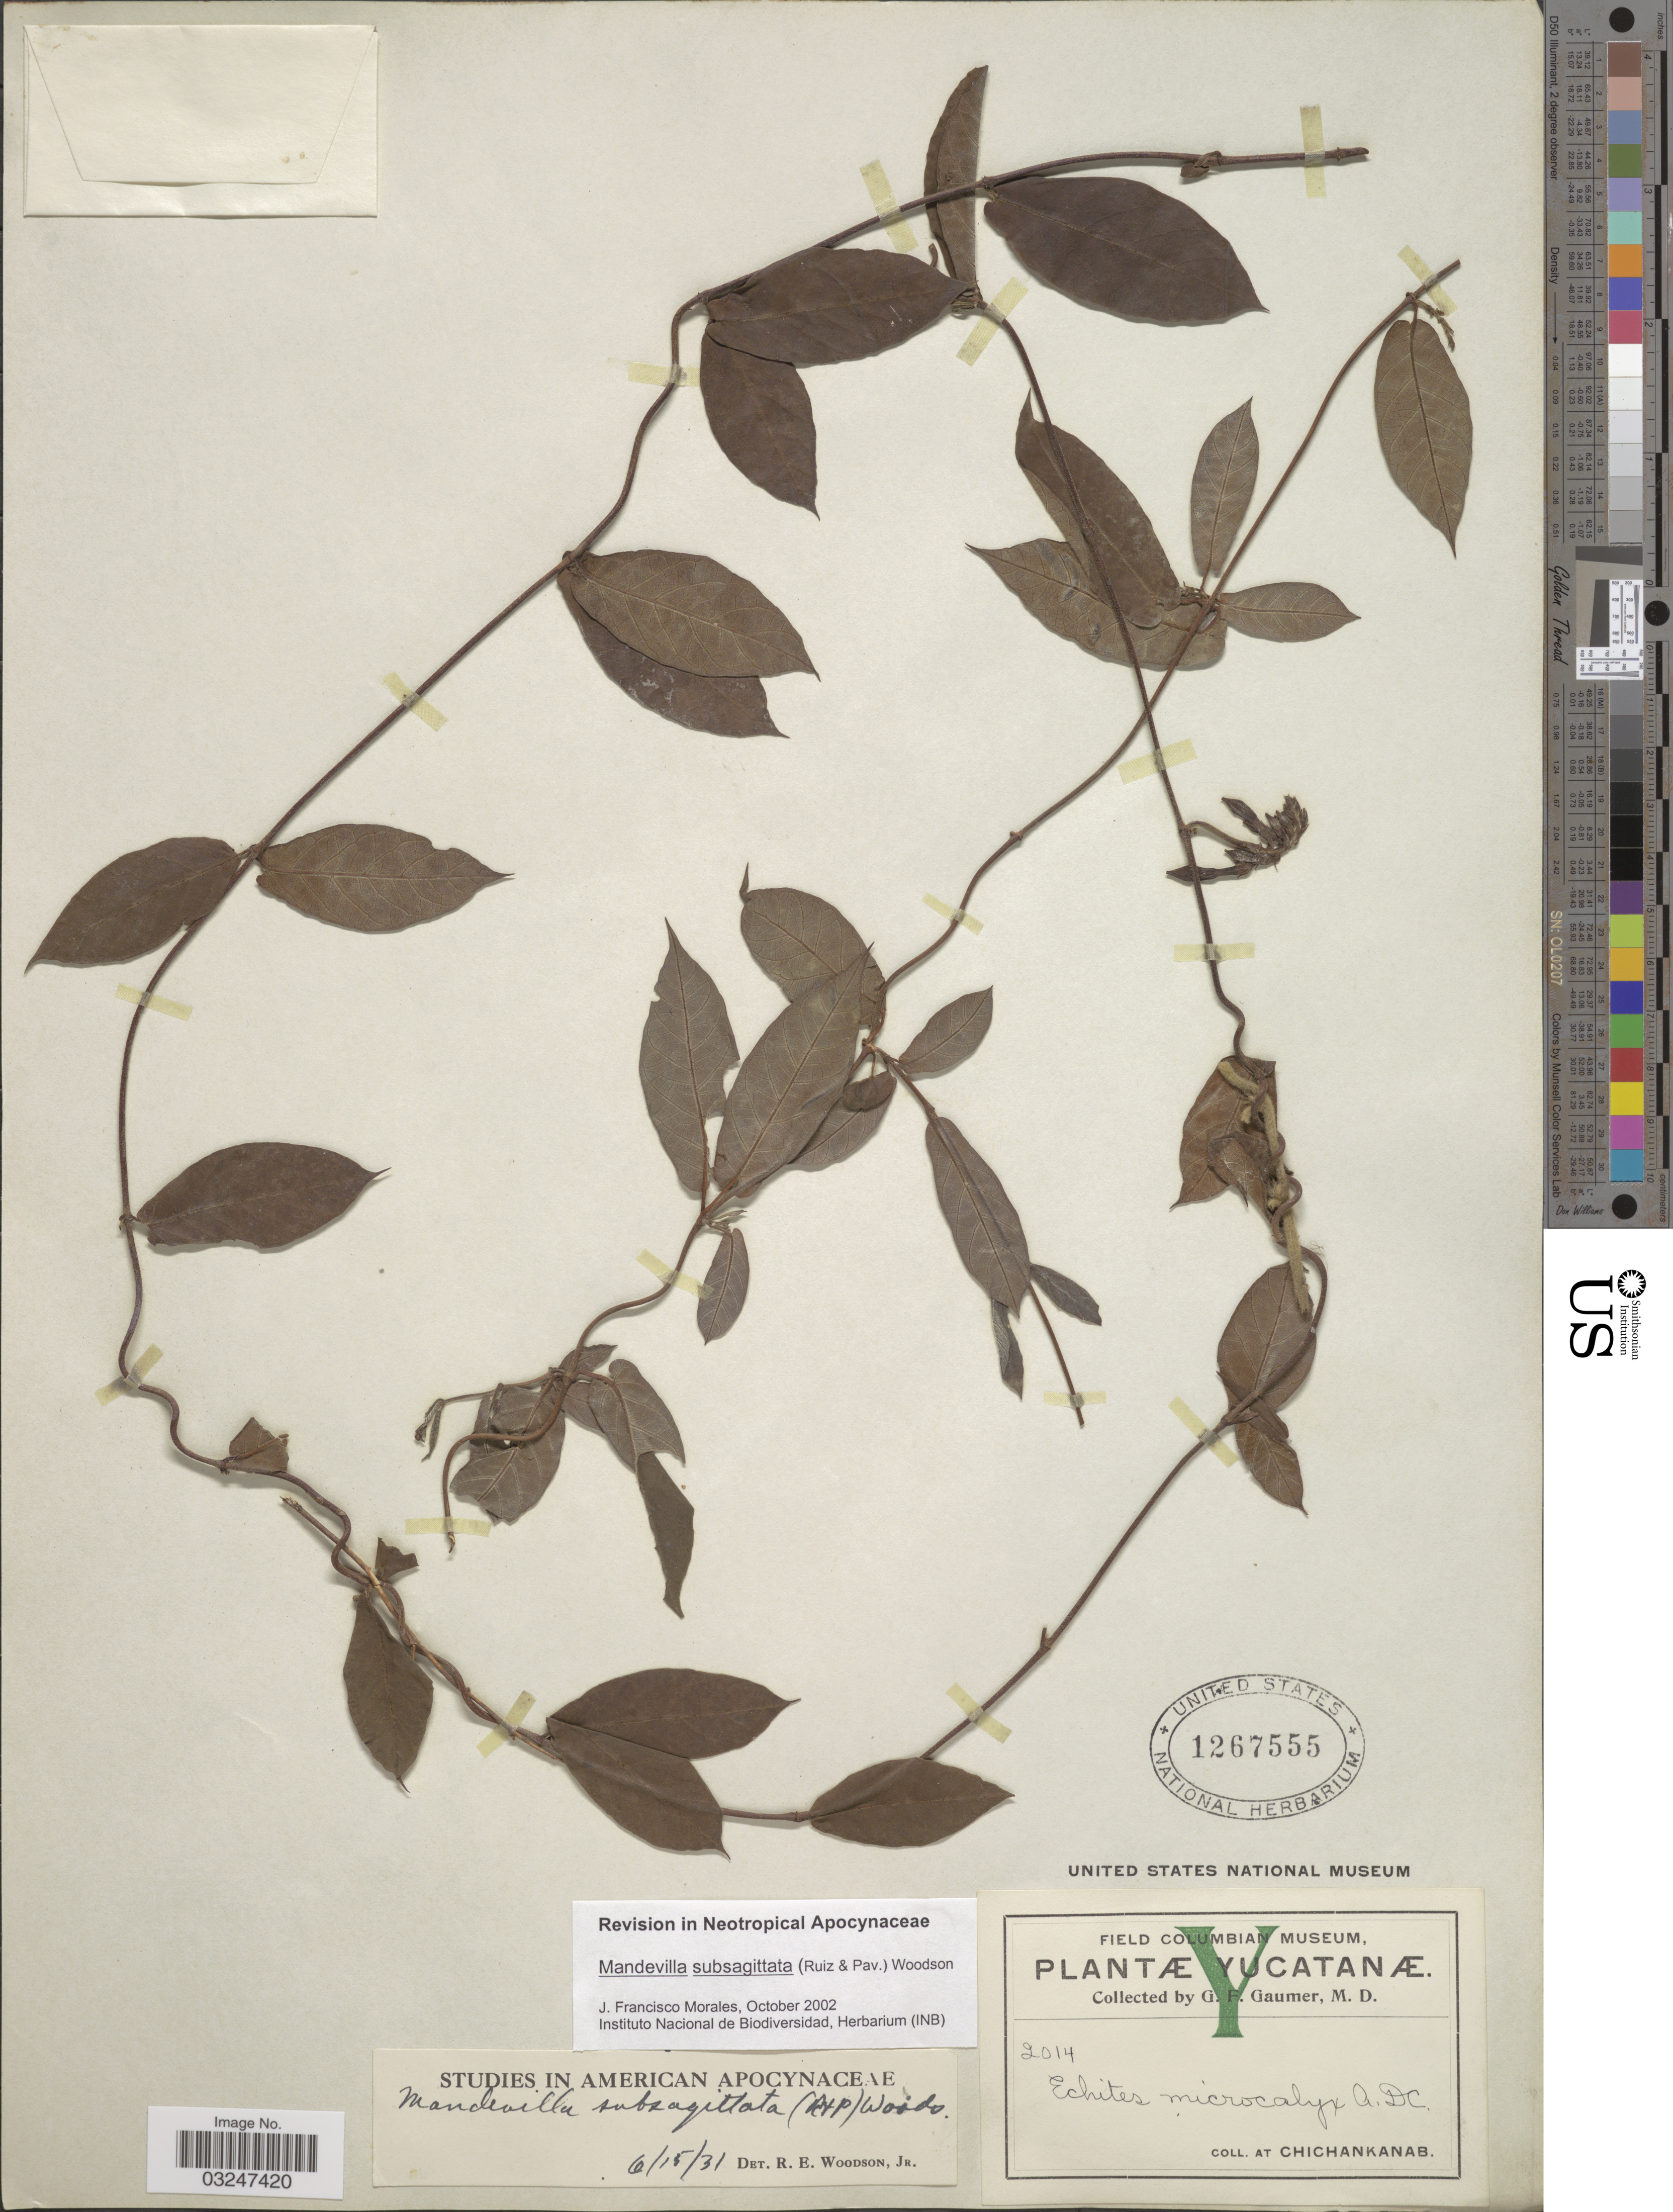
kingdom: Plantae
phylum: Tracheophyta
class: Magnoliopsida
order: Gentianales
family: Apocynaceae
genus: Mandevilla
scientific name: Mandevilla subsagittata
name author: (Ruiz & Pav.) Woodson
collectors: G. F. Gaumer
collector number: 2014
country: Mexico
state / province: Yucatán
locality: At Chichankanab.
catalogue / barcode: US 1267555